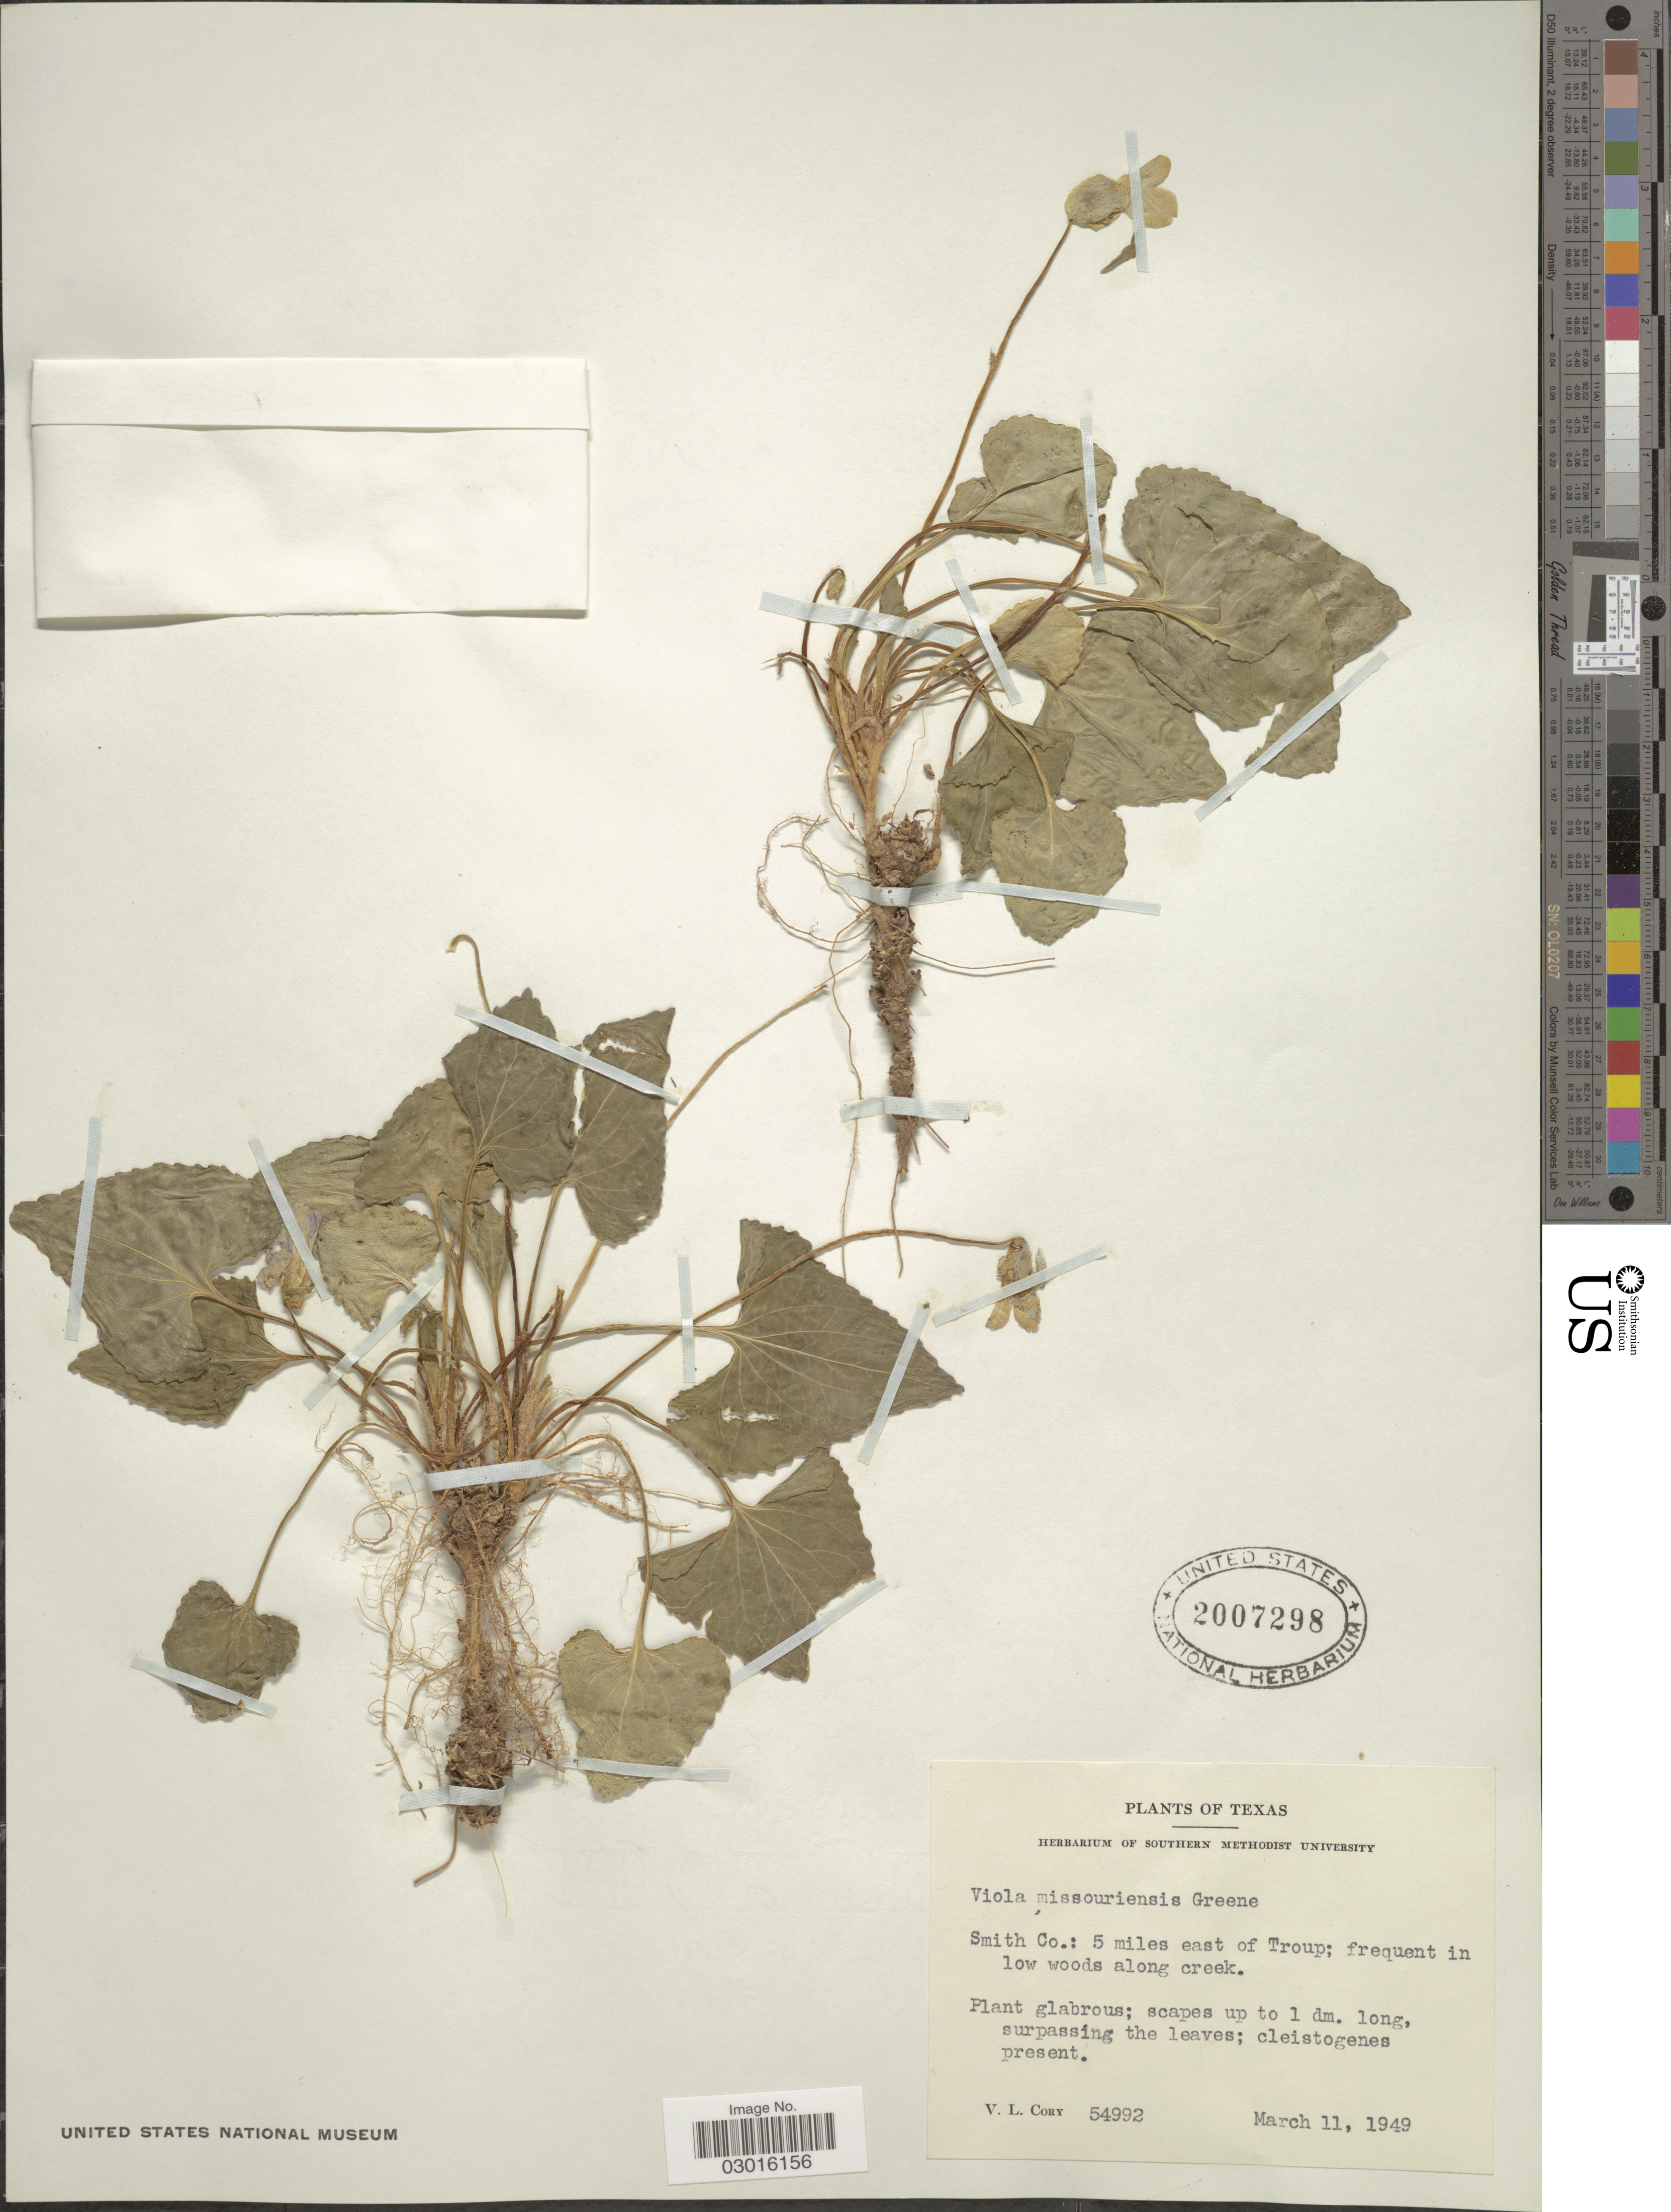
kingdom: Plantae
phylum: Tracheophyta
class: Magnoliopsida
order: Malpighiales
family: Violaceae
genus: Viola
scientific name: Viola missouriensis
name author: Greene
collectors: V. Cory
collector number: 54992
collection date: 1949-03-11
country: United States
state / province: Texas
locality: Smith Co.: 5 miles east of Troup.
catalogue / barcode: US 2007298